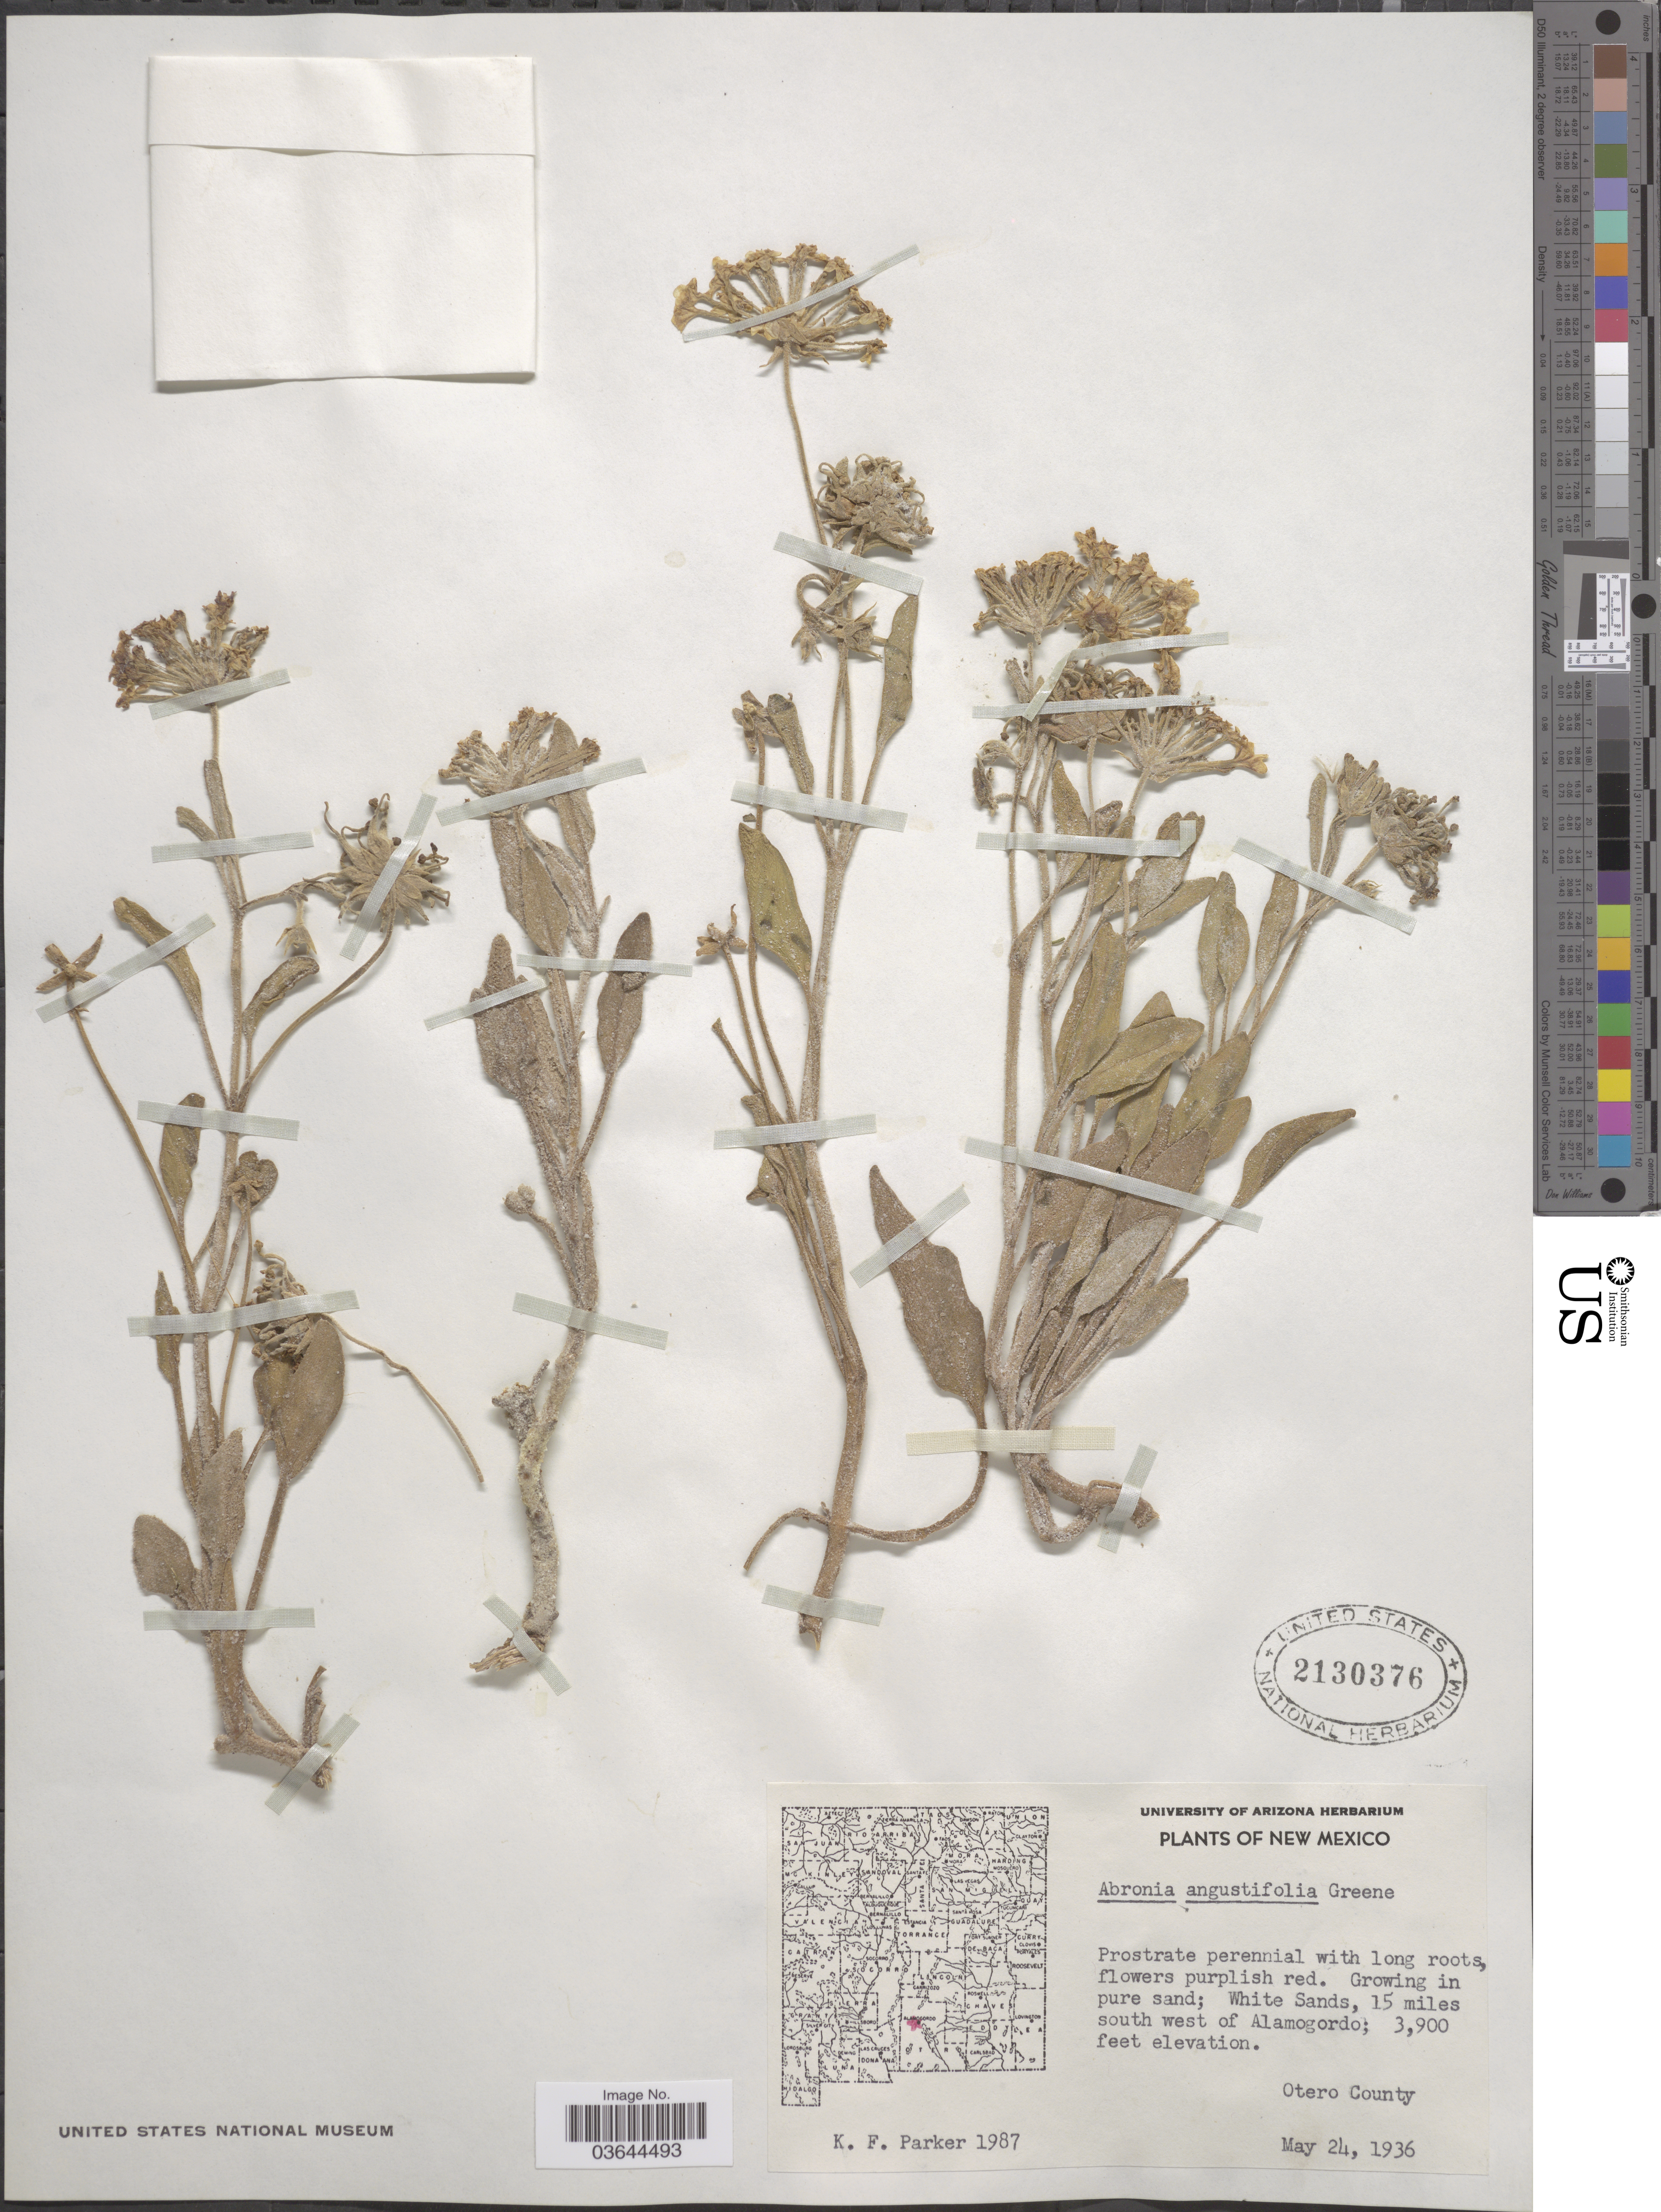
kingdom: Plantae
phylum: Tracheophyta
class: Magnoliopsida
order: Caryophyllales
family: Nyctaginaceae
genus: Abronia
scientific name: Abronia angustifolia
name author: Greene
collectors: K. F. Parker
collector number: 1987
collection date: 1936-05-24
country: United States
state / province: New Mexico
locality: White sands, 15 miles south west of Alamogordo; Otero County.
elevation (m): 1189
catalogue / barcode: US 2130376